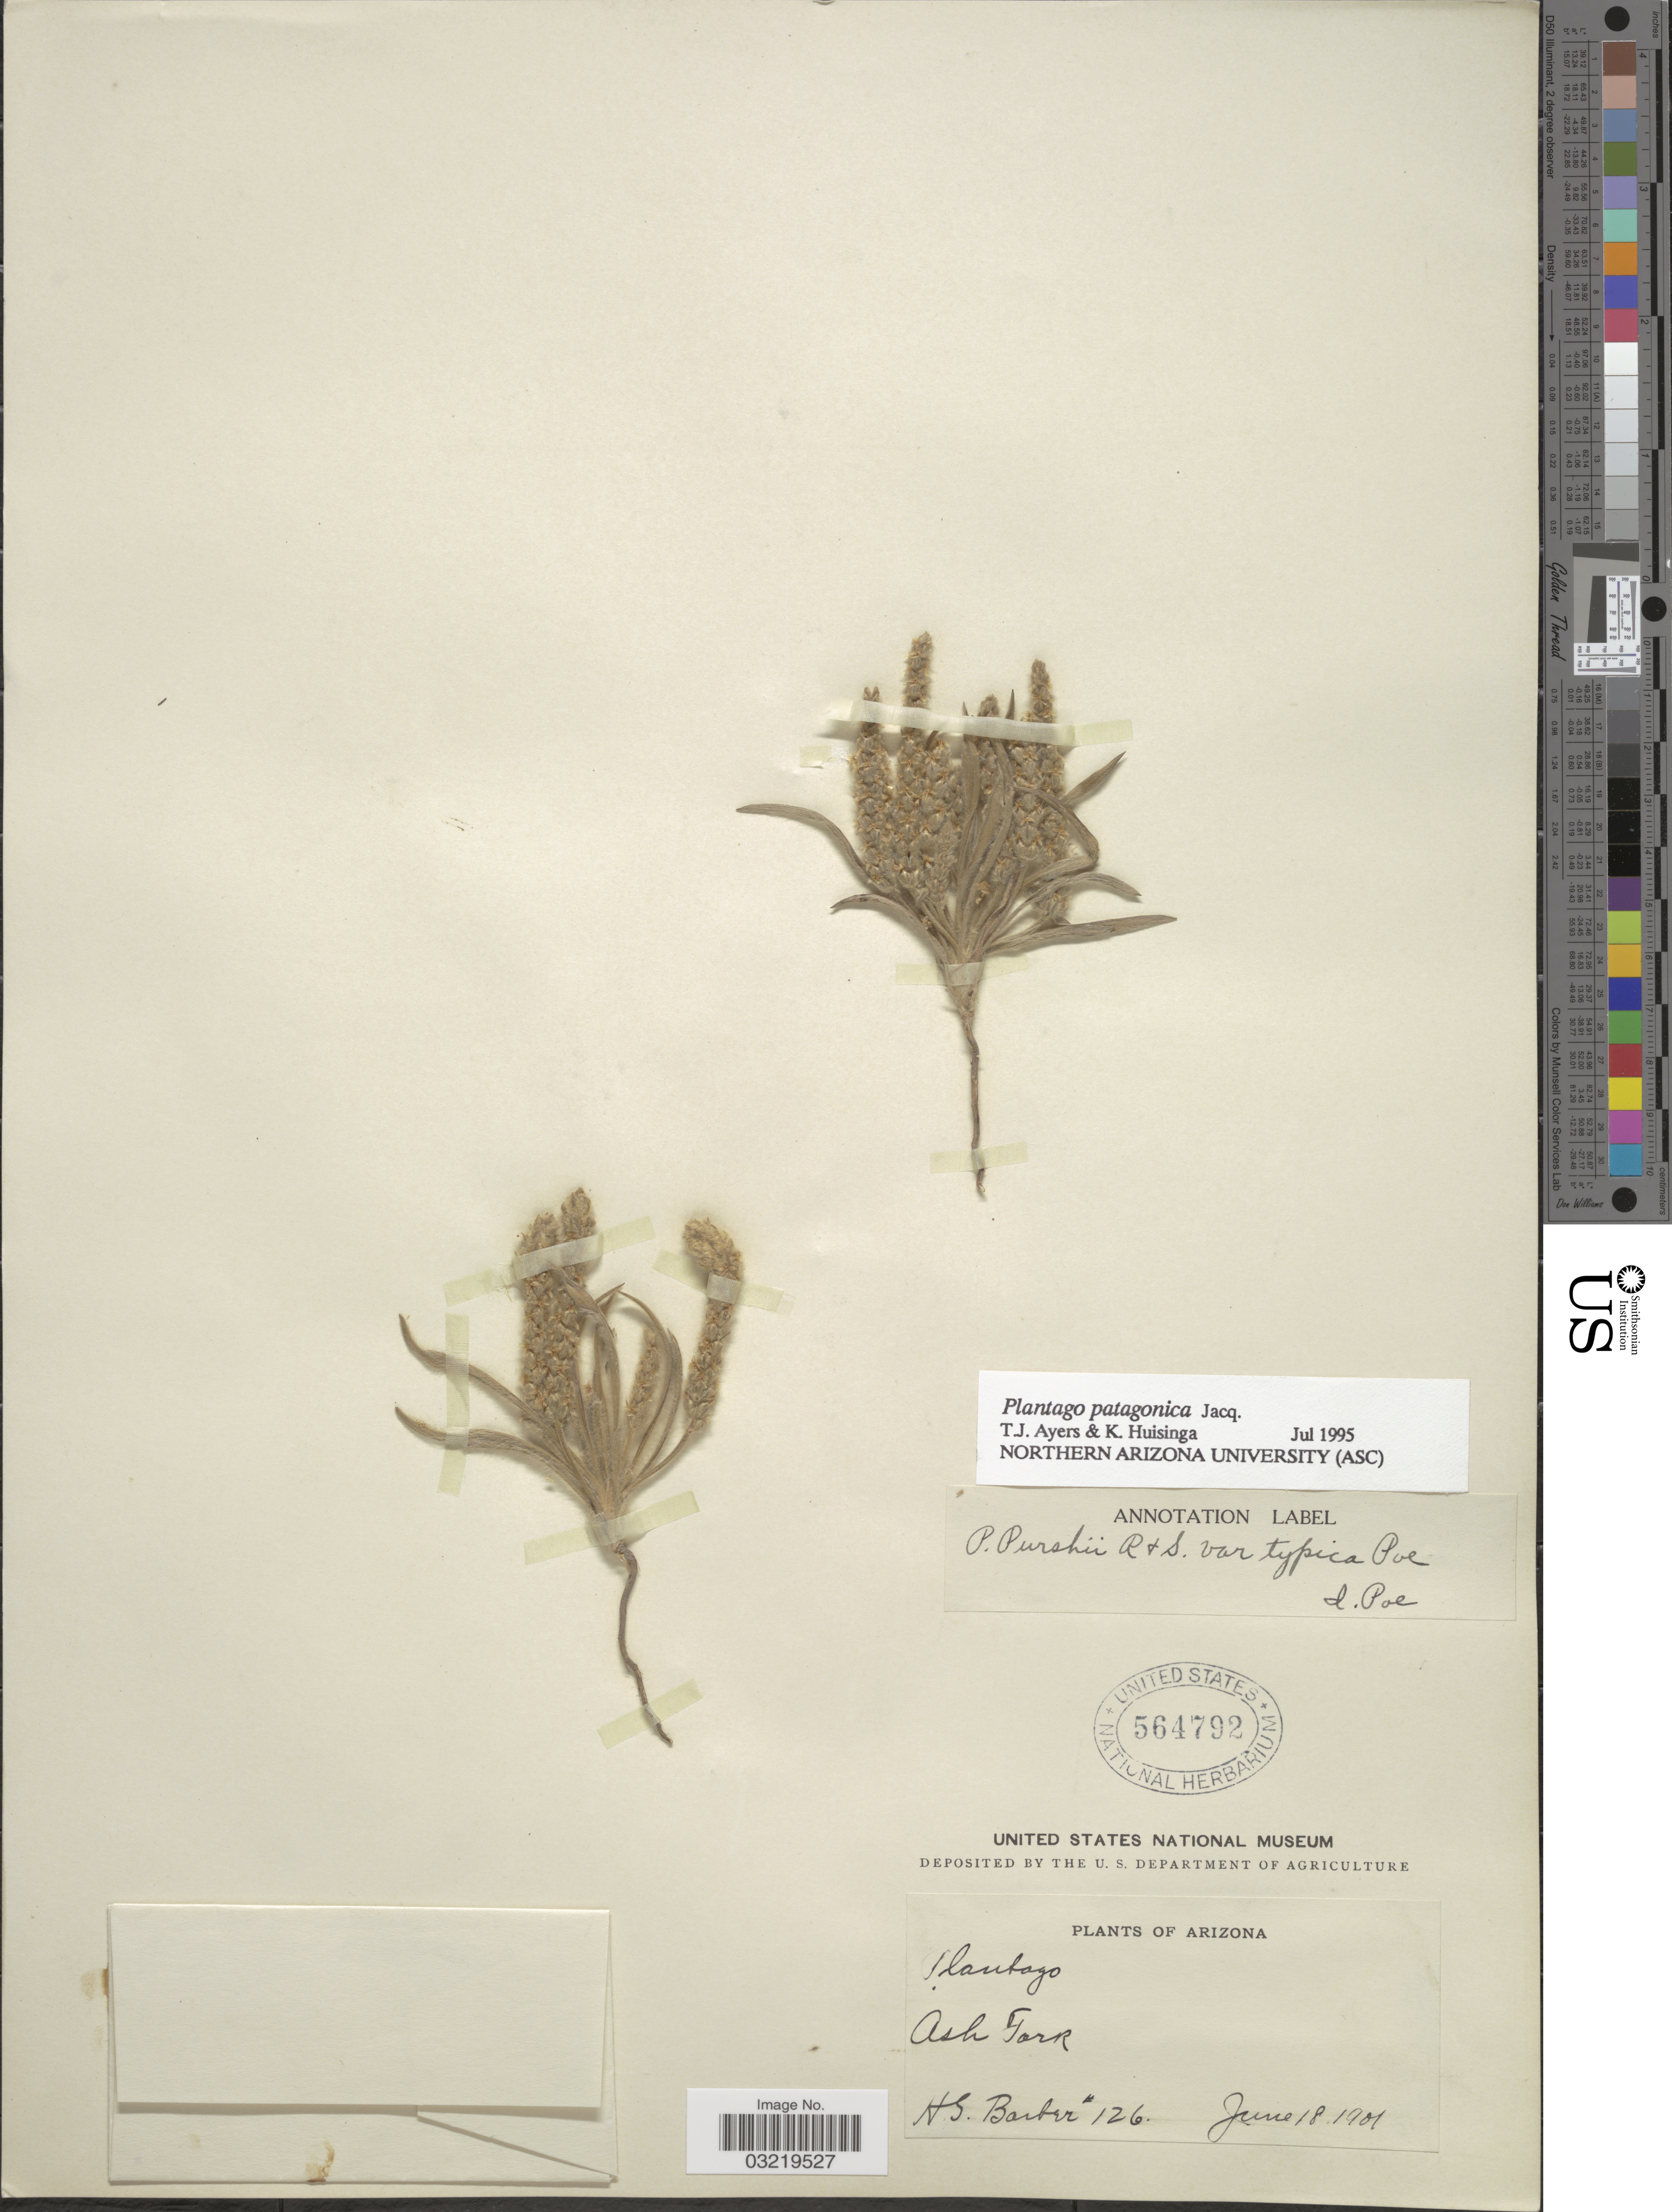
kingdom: Plantae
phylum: Tracheophyta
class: Magnoliopsida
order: Lamiales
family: Plantaginaceae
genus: Plantago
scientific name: Plantago patagonica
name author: Jacq.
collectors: H. Barber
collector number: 126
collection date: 1901-06-18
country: United States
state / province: Arizona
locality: Ash Fork.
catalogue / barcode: US 564792